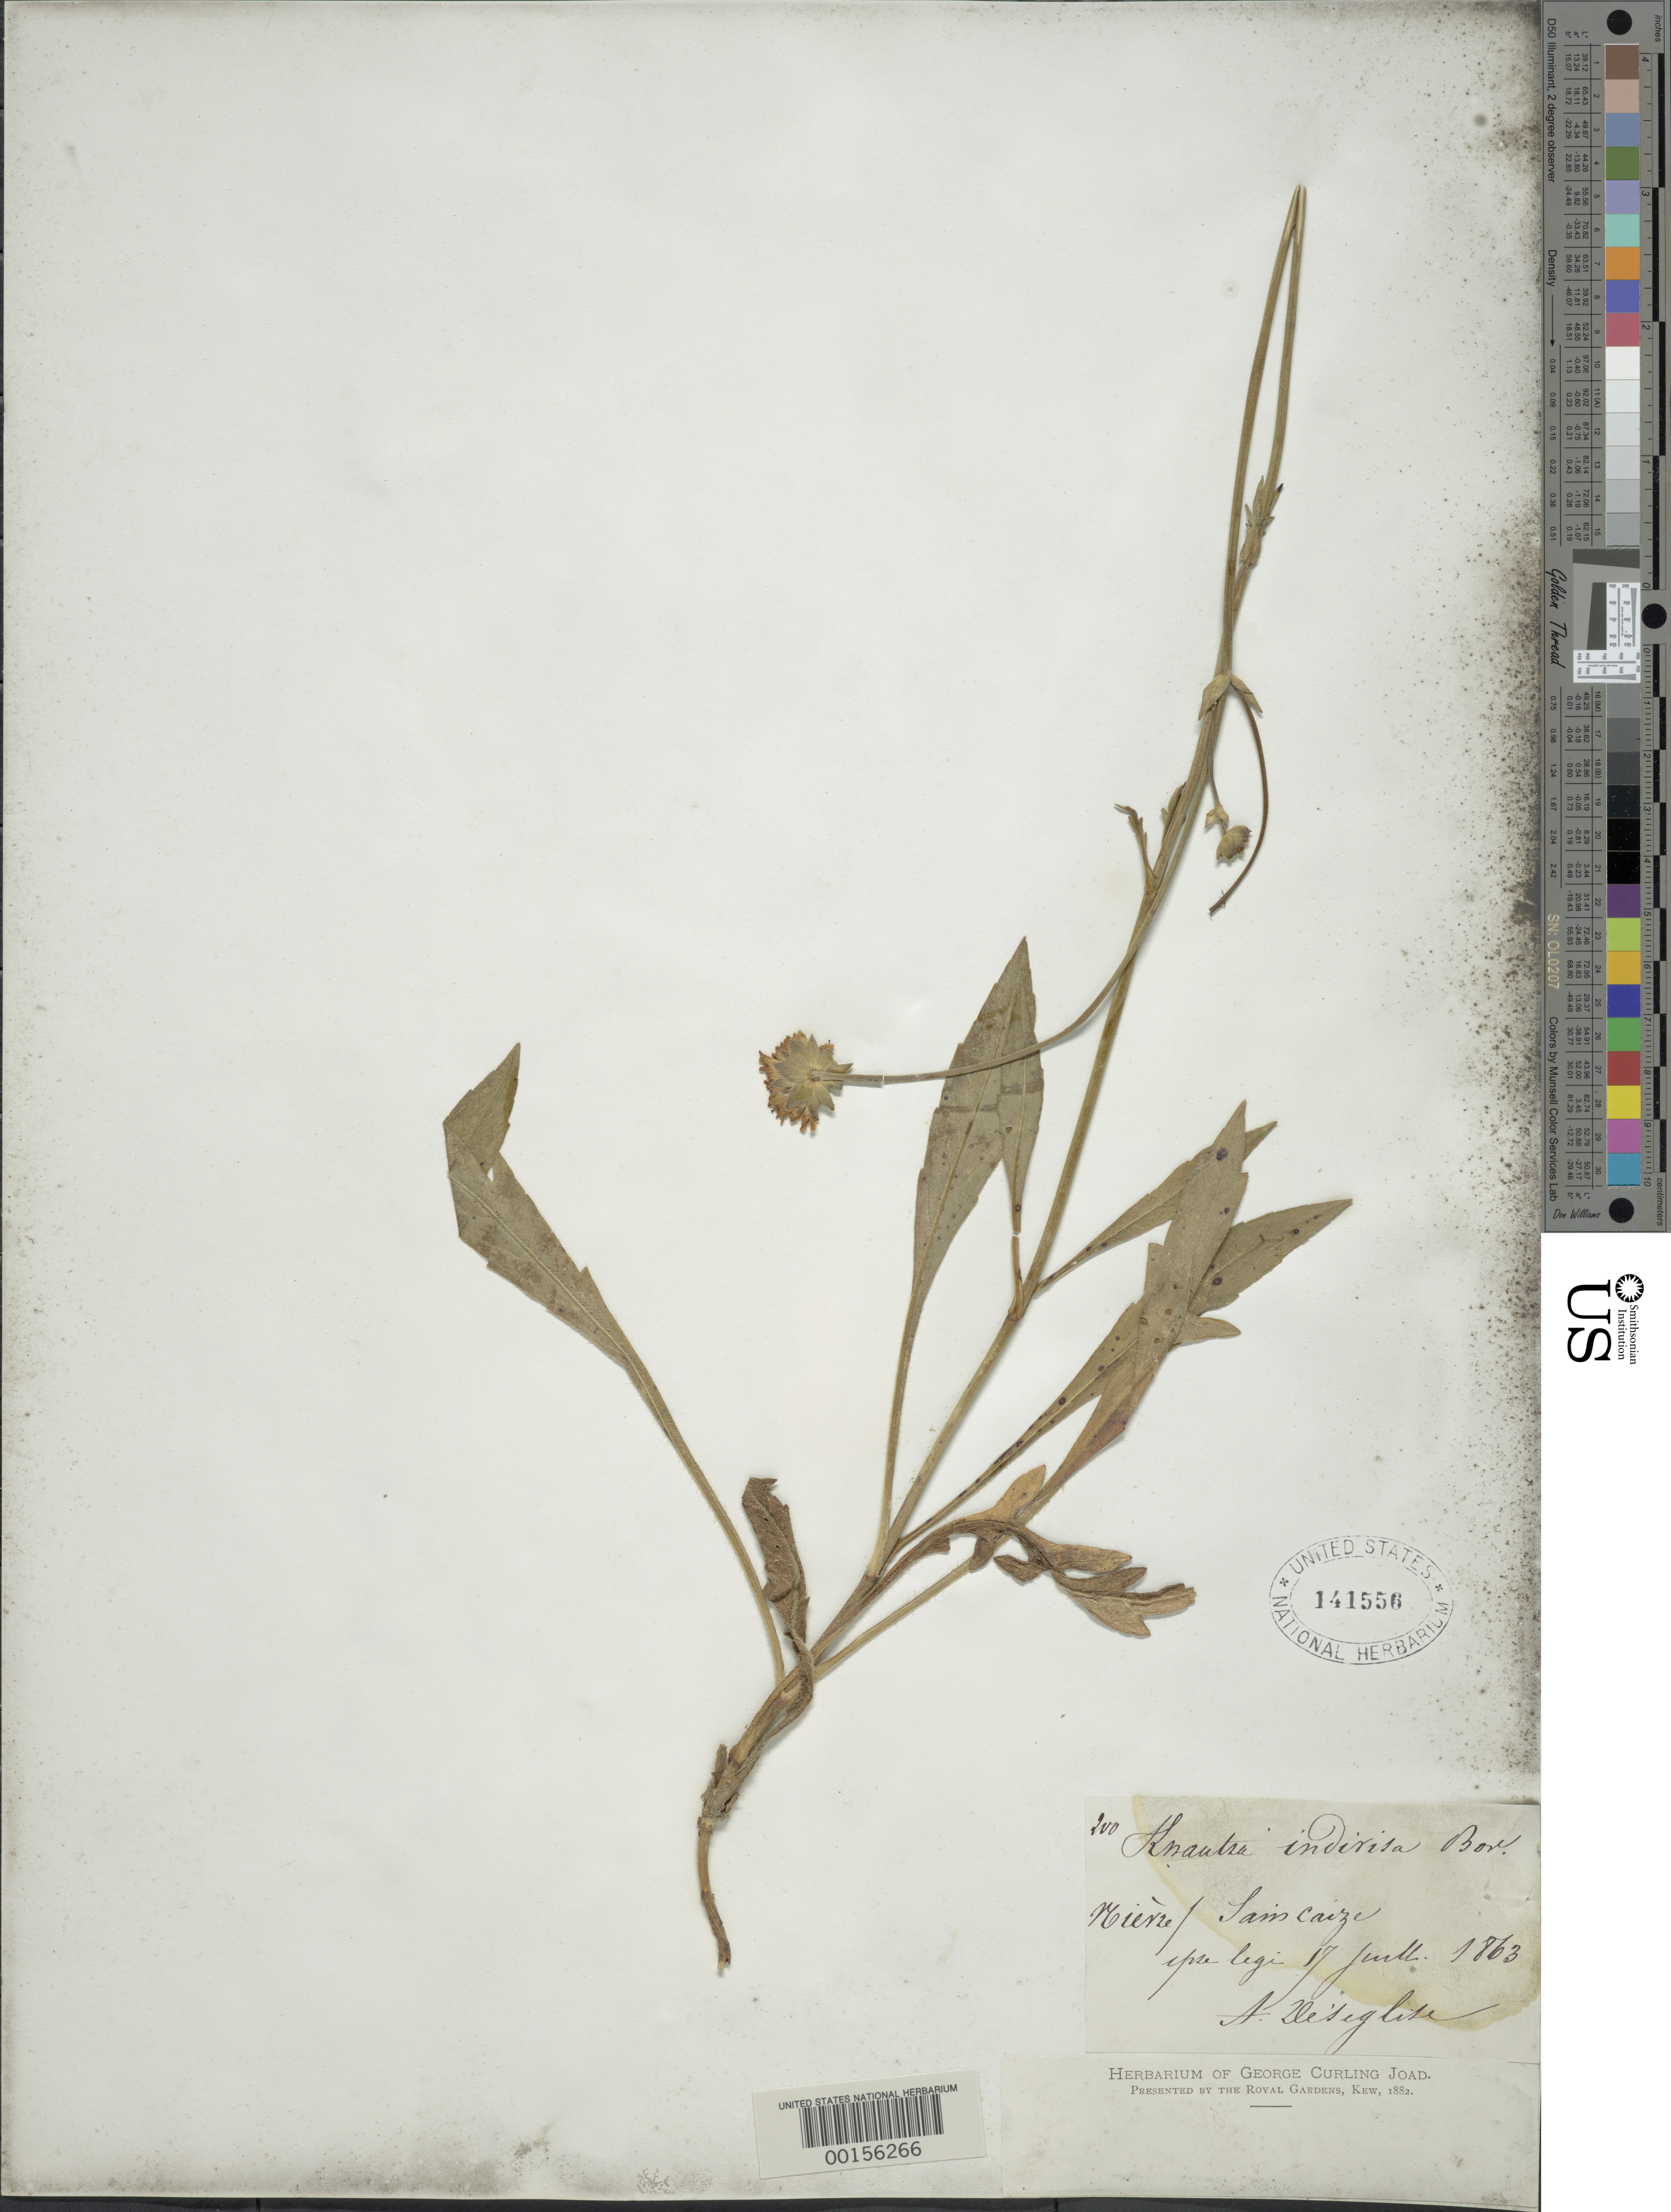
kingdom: Plantae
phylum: Tracheophyta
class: Magnoliopsida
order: Dipsacales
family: Caprifoliaceae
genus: Knautia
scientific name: Knautia indivisa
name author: Boreau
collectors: A. Desiglise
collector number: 200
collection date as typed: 17 Jul 1863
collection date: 1863-07-17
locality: Vienze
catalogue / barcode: US 141556